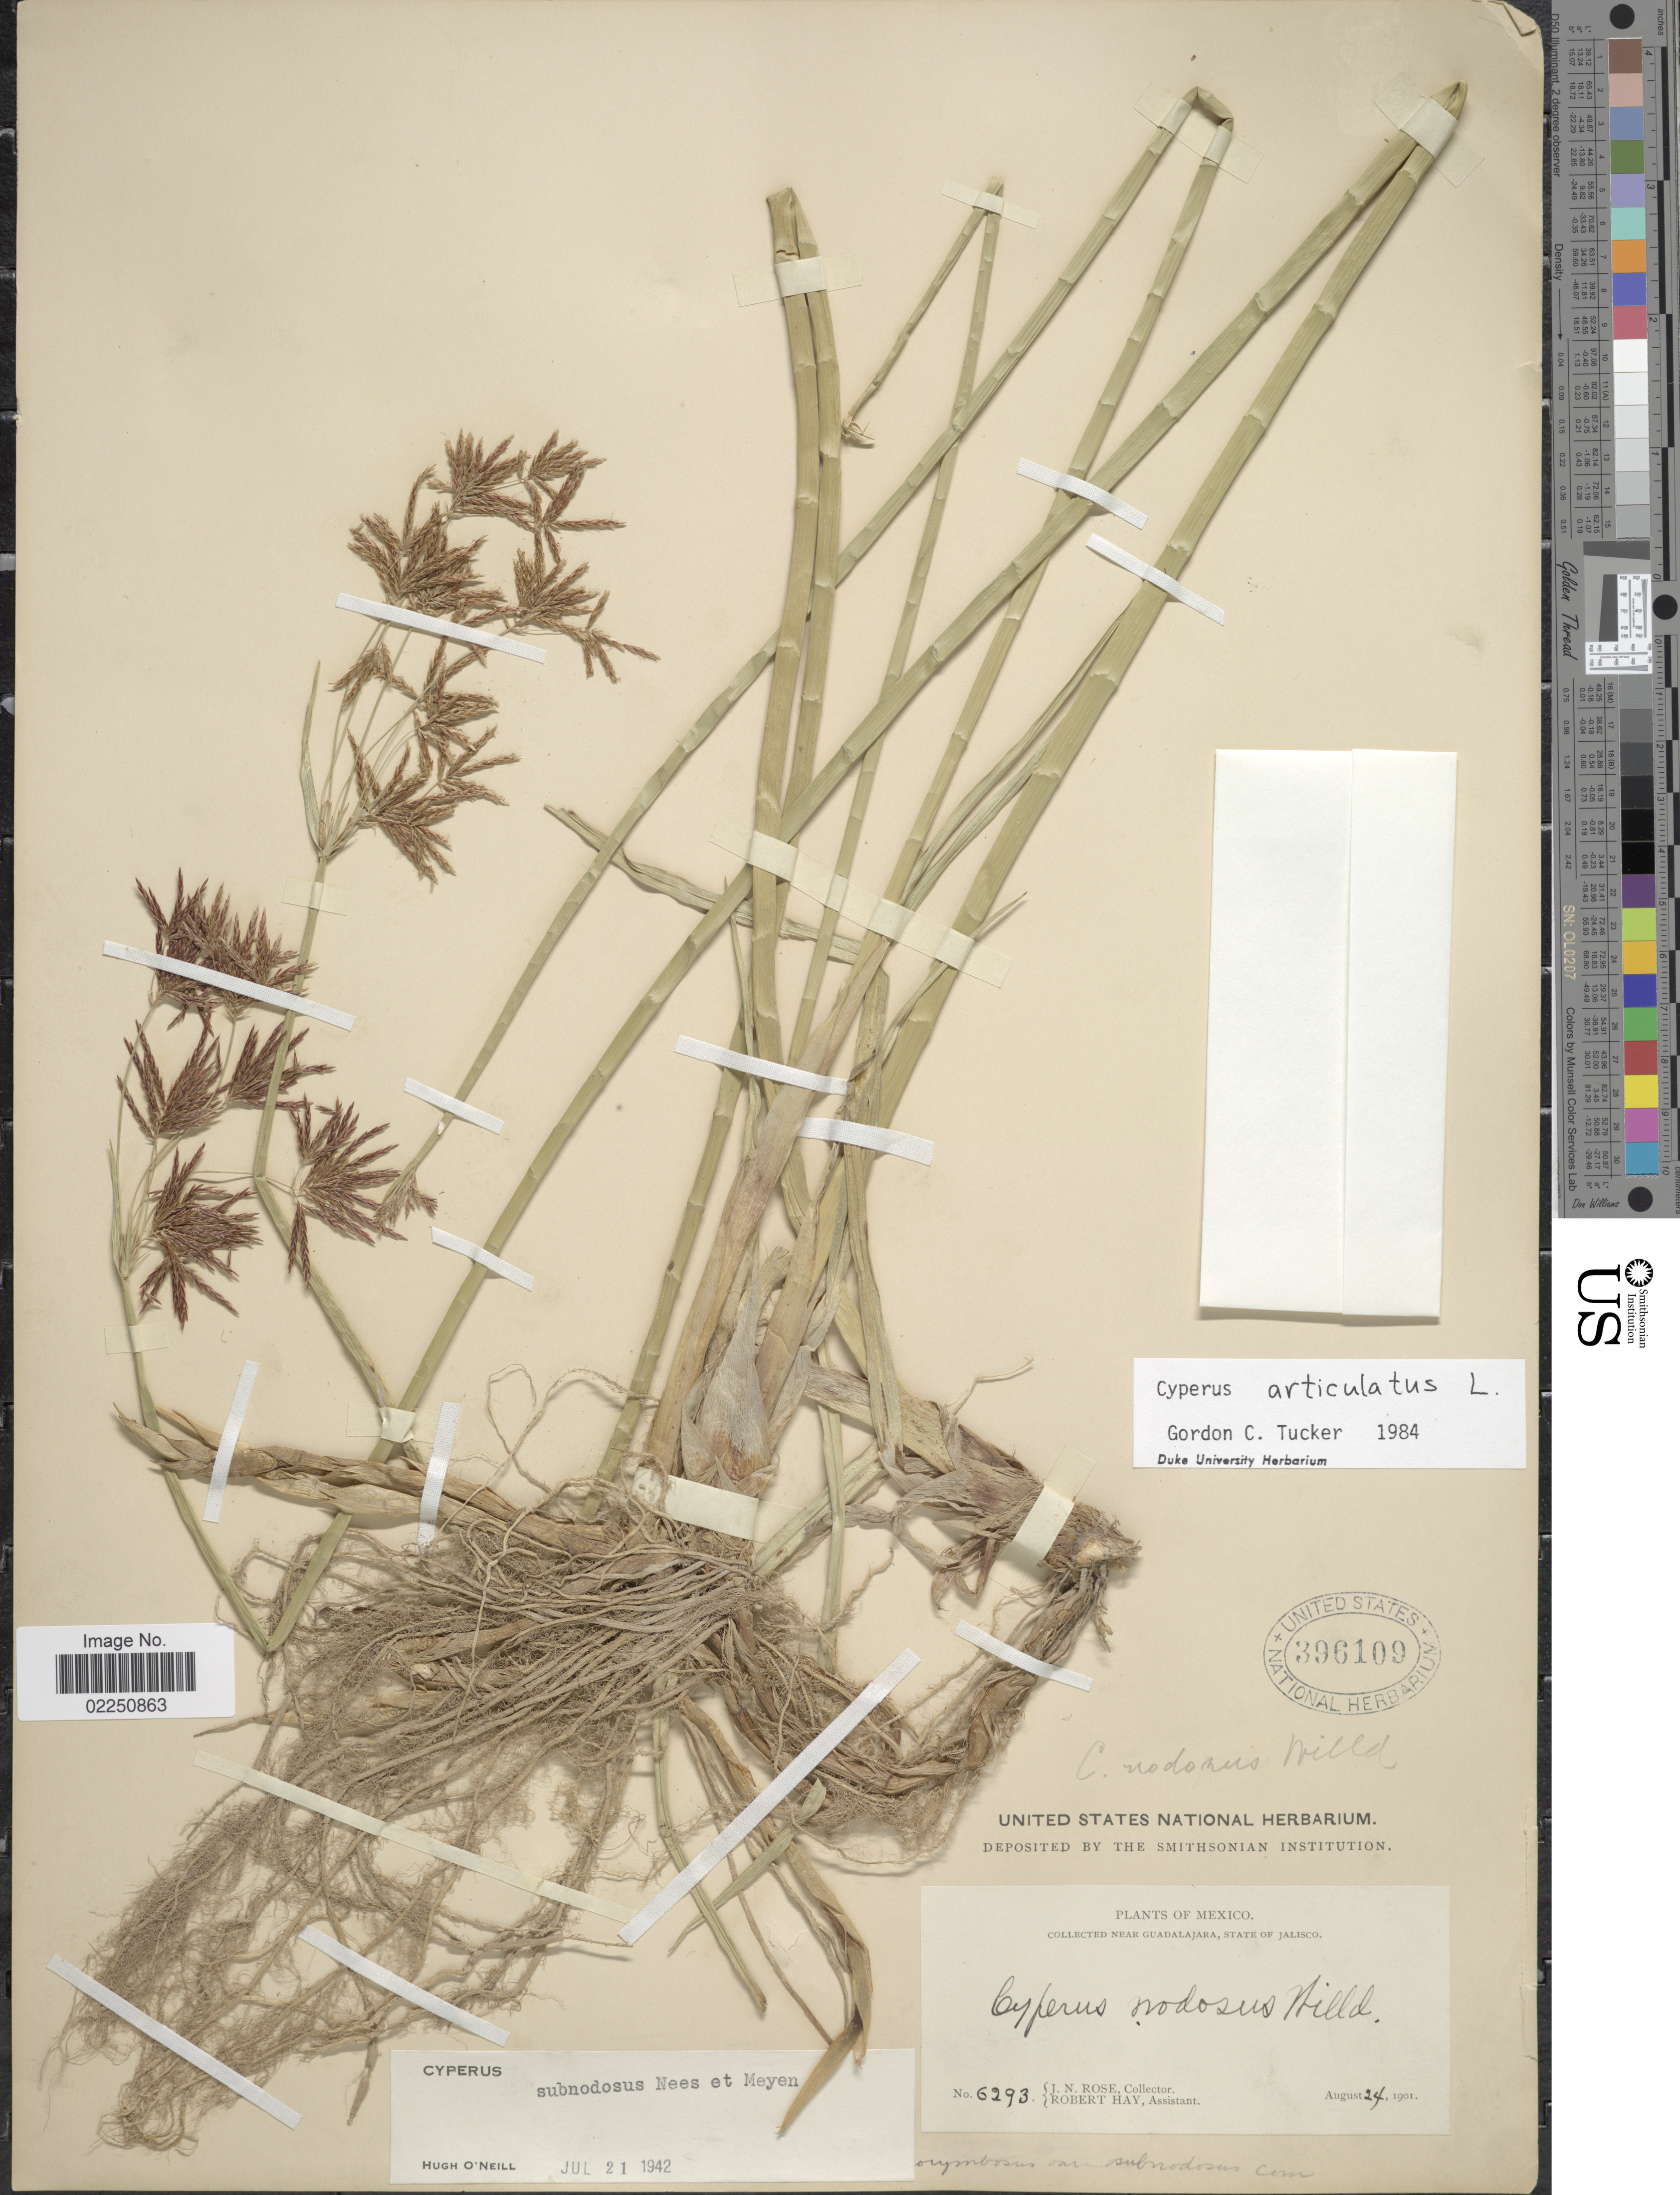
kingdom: Plantae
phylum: Tracheophyta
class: Liliopsida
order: Poales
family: Cyperaceae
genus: Cyperus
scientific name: Cyperus articulatus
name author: L.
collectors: J. N. Rose & R. Hay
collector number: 6293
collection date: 1901-08-24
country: Mexico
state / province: Jalisco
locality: Near Guadalajara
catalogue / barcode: US 396109